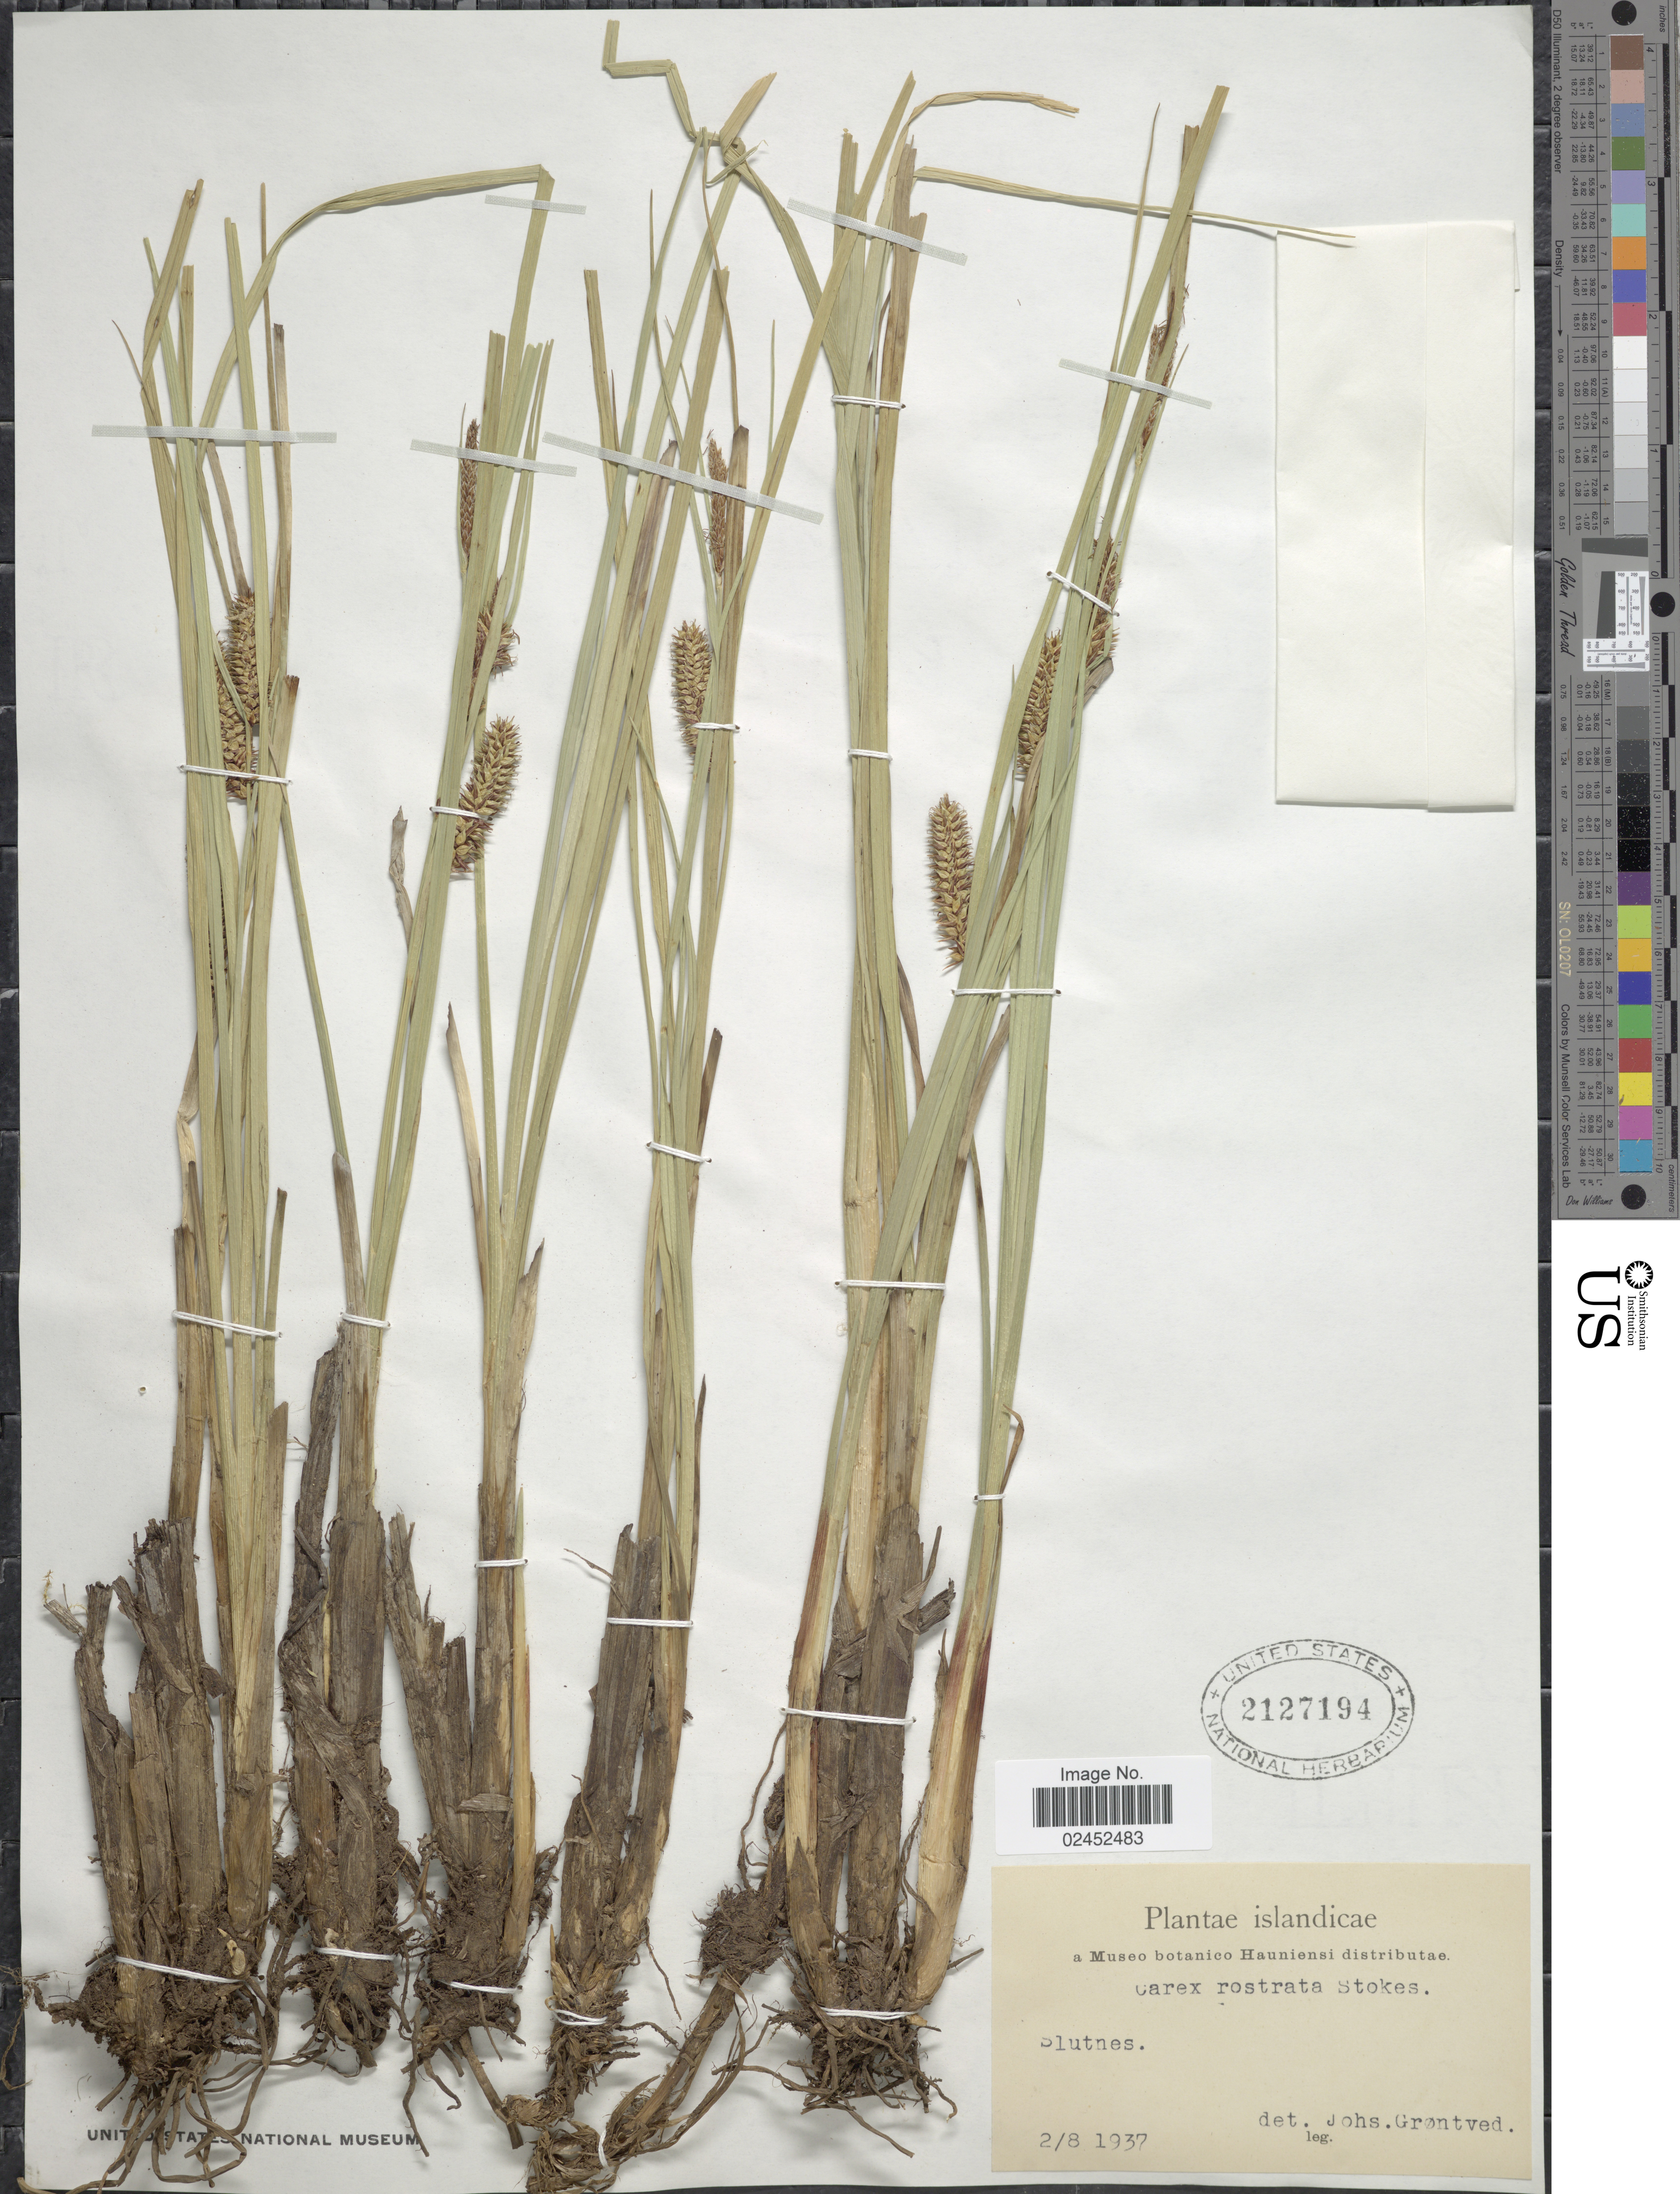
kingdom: Plantae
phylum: Tracheophyta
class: Liliopsida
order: Poales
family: Cyperaceae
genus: Carex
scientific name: Carex rostrata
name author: Stokes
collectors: Museo Botanico Hauniense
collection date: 1937-08-02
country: Iceland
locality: Islandicae. Slutnes.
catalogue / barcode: US 2127194